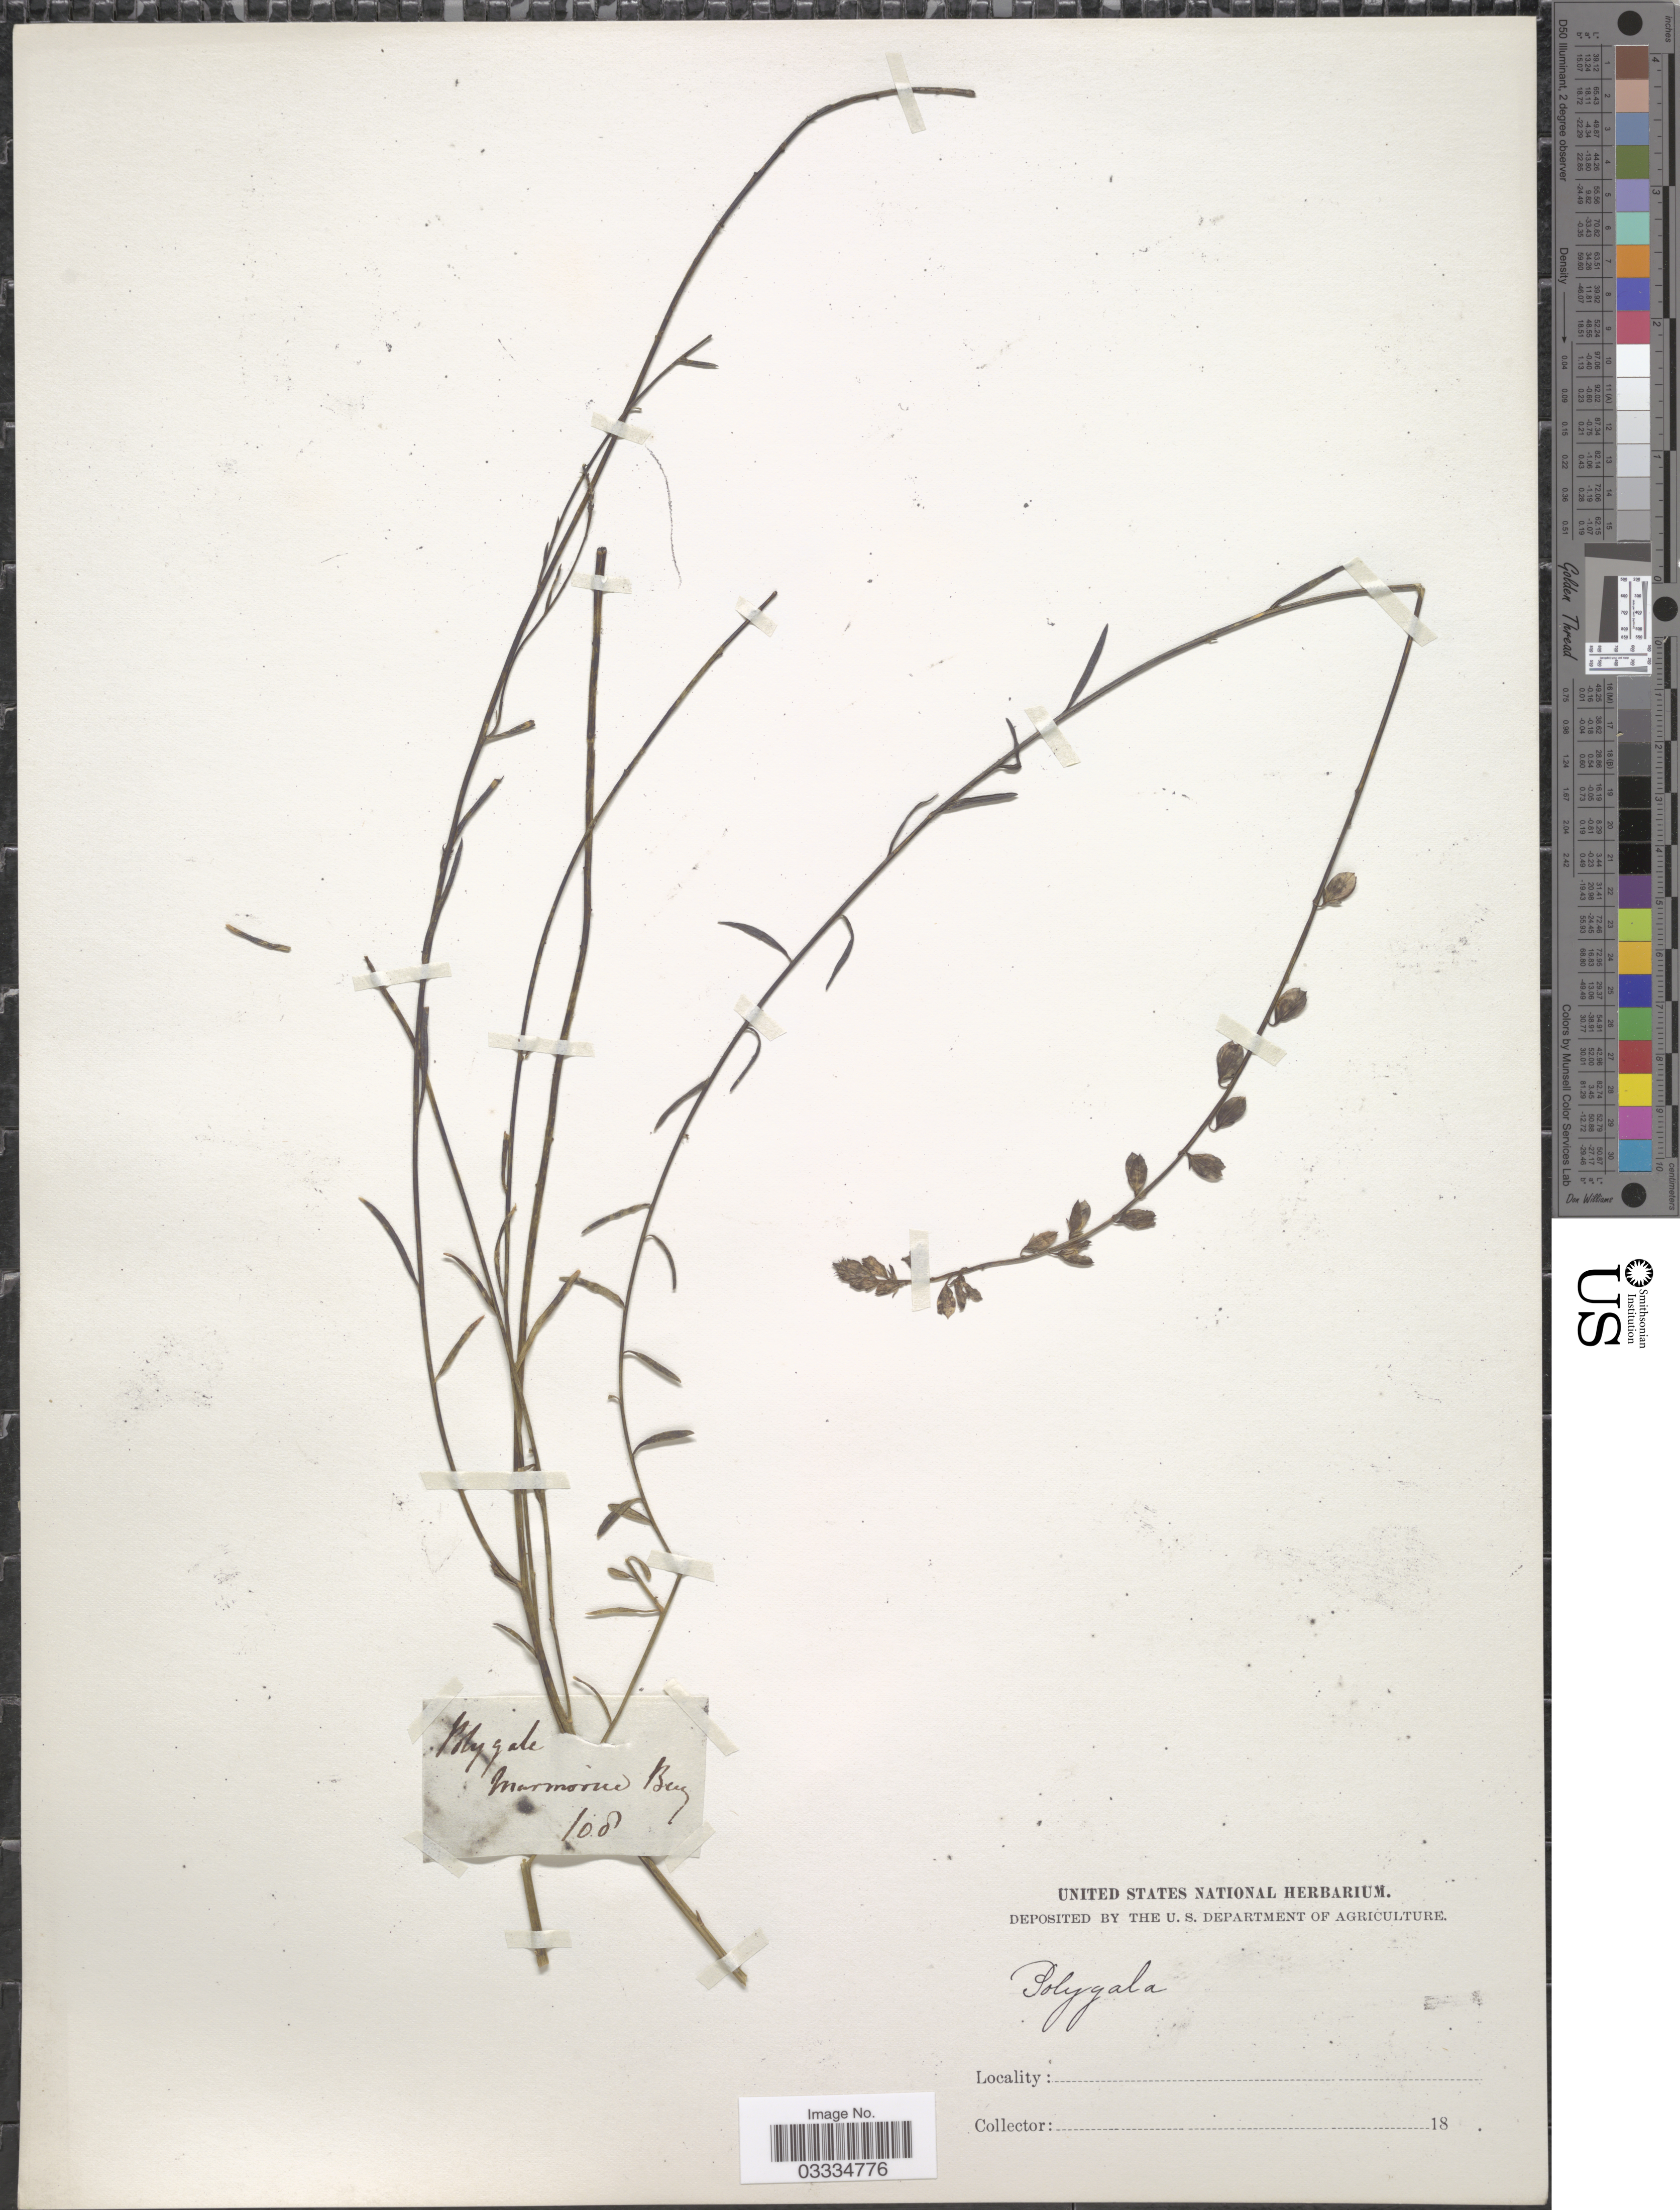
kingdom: Plantae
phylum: Tracheophyta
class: Magnoliopsida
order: Fabales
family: Polygalaceae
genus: Polygala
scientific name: Polygala sp.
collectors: ex herb. United States National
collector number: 108?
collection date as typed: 18